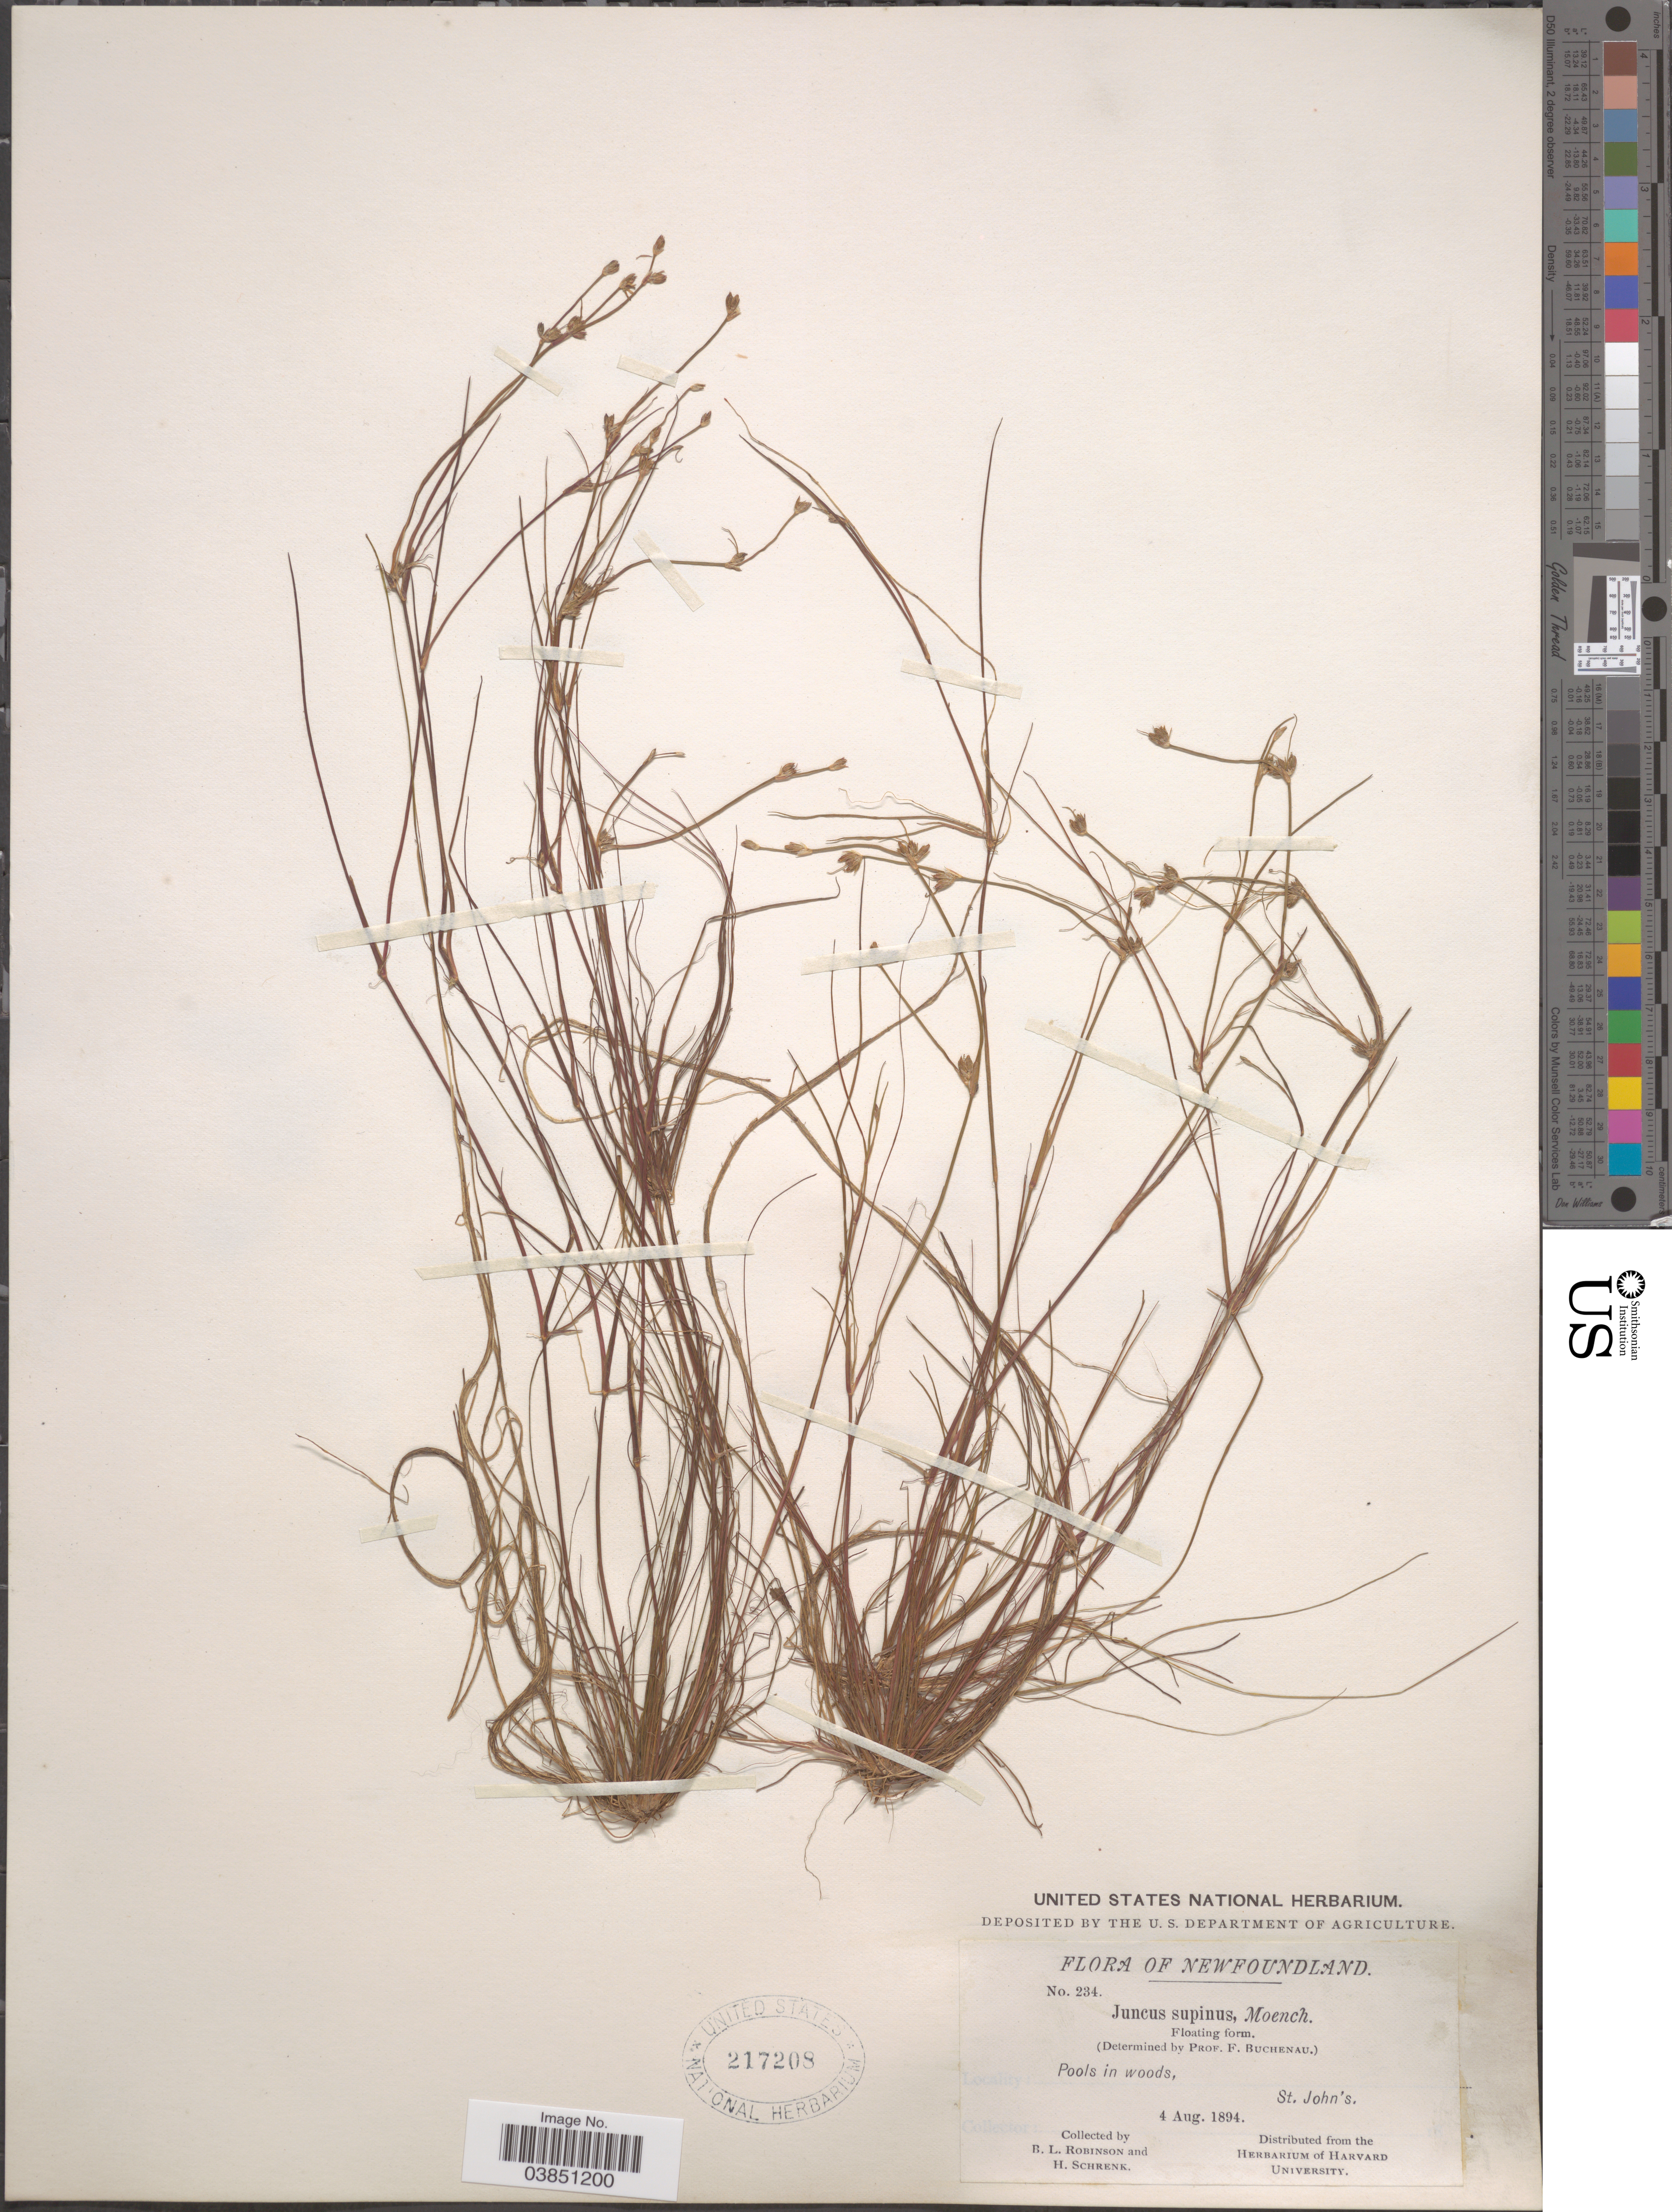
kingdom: Plantae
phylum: Tracheophyta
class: Liliopsida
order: Poales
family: Juncaceae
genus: Juncus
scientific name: Juncus bulbosus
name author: L.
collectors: B. L. Robinson & H. Schrenk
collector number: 234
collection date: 1894-08-04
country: Canada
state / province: Newfoundland and Labrador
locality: St. John's.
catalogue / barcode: US 217208